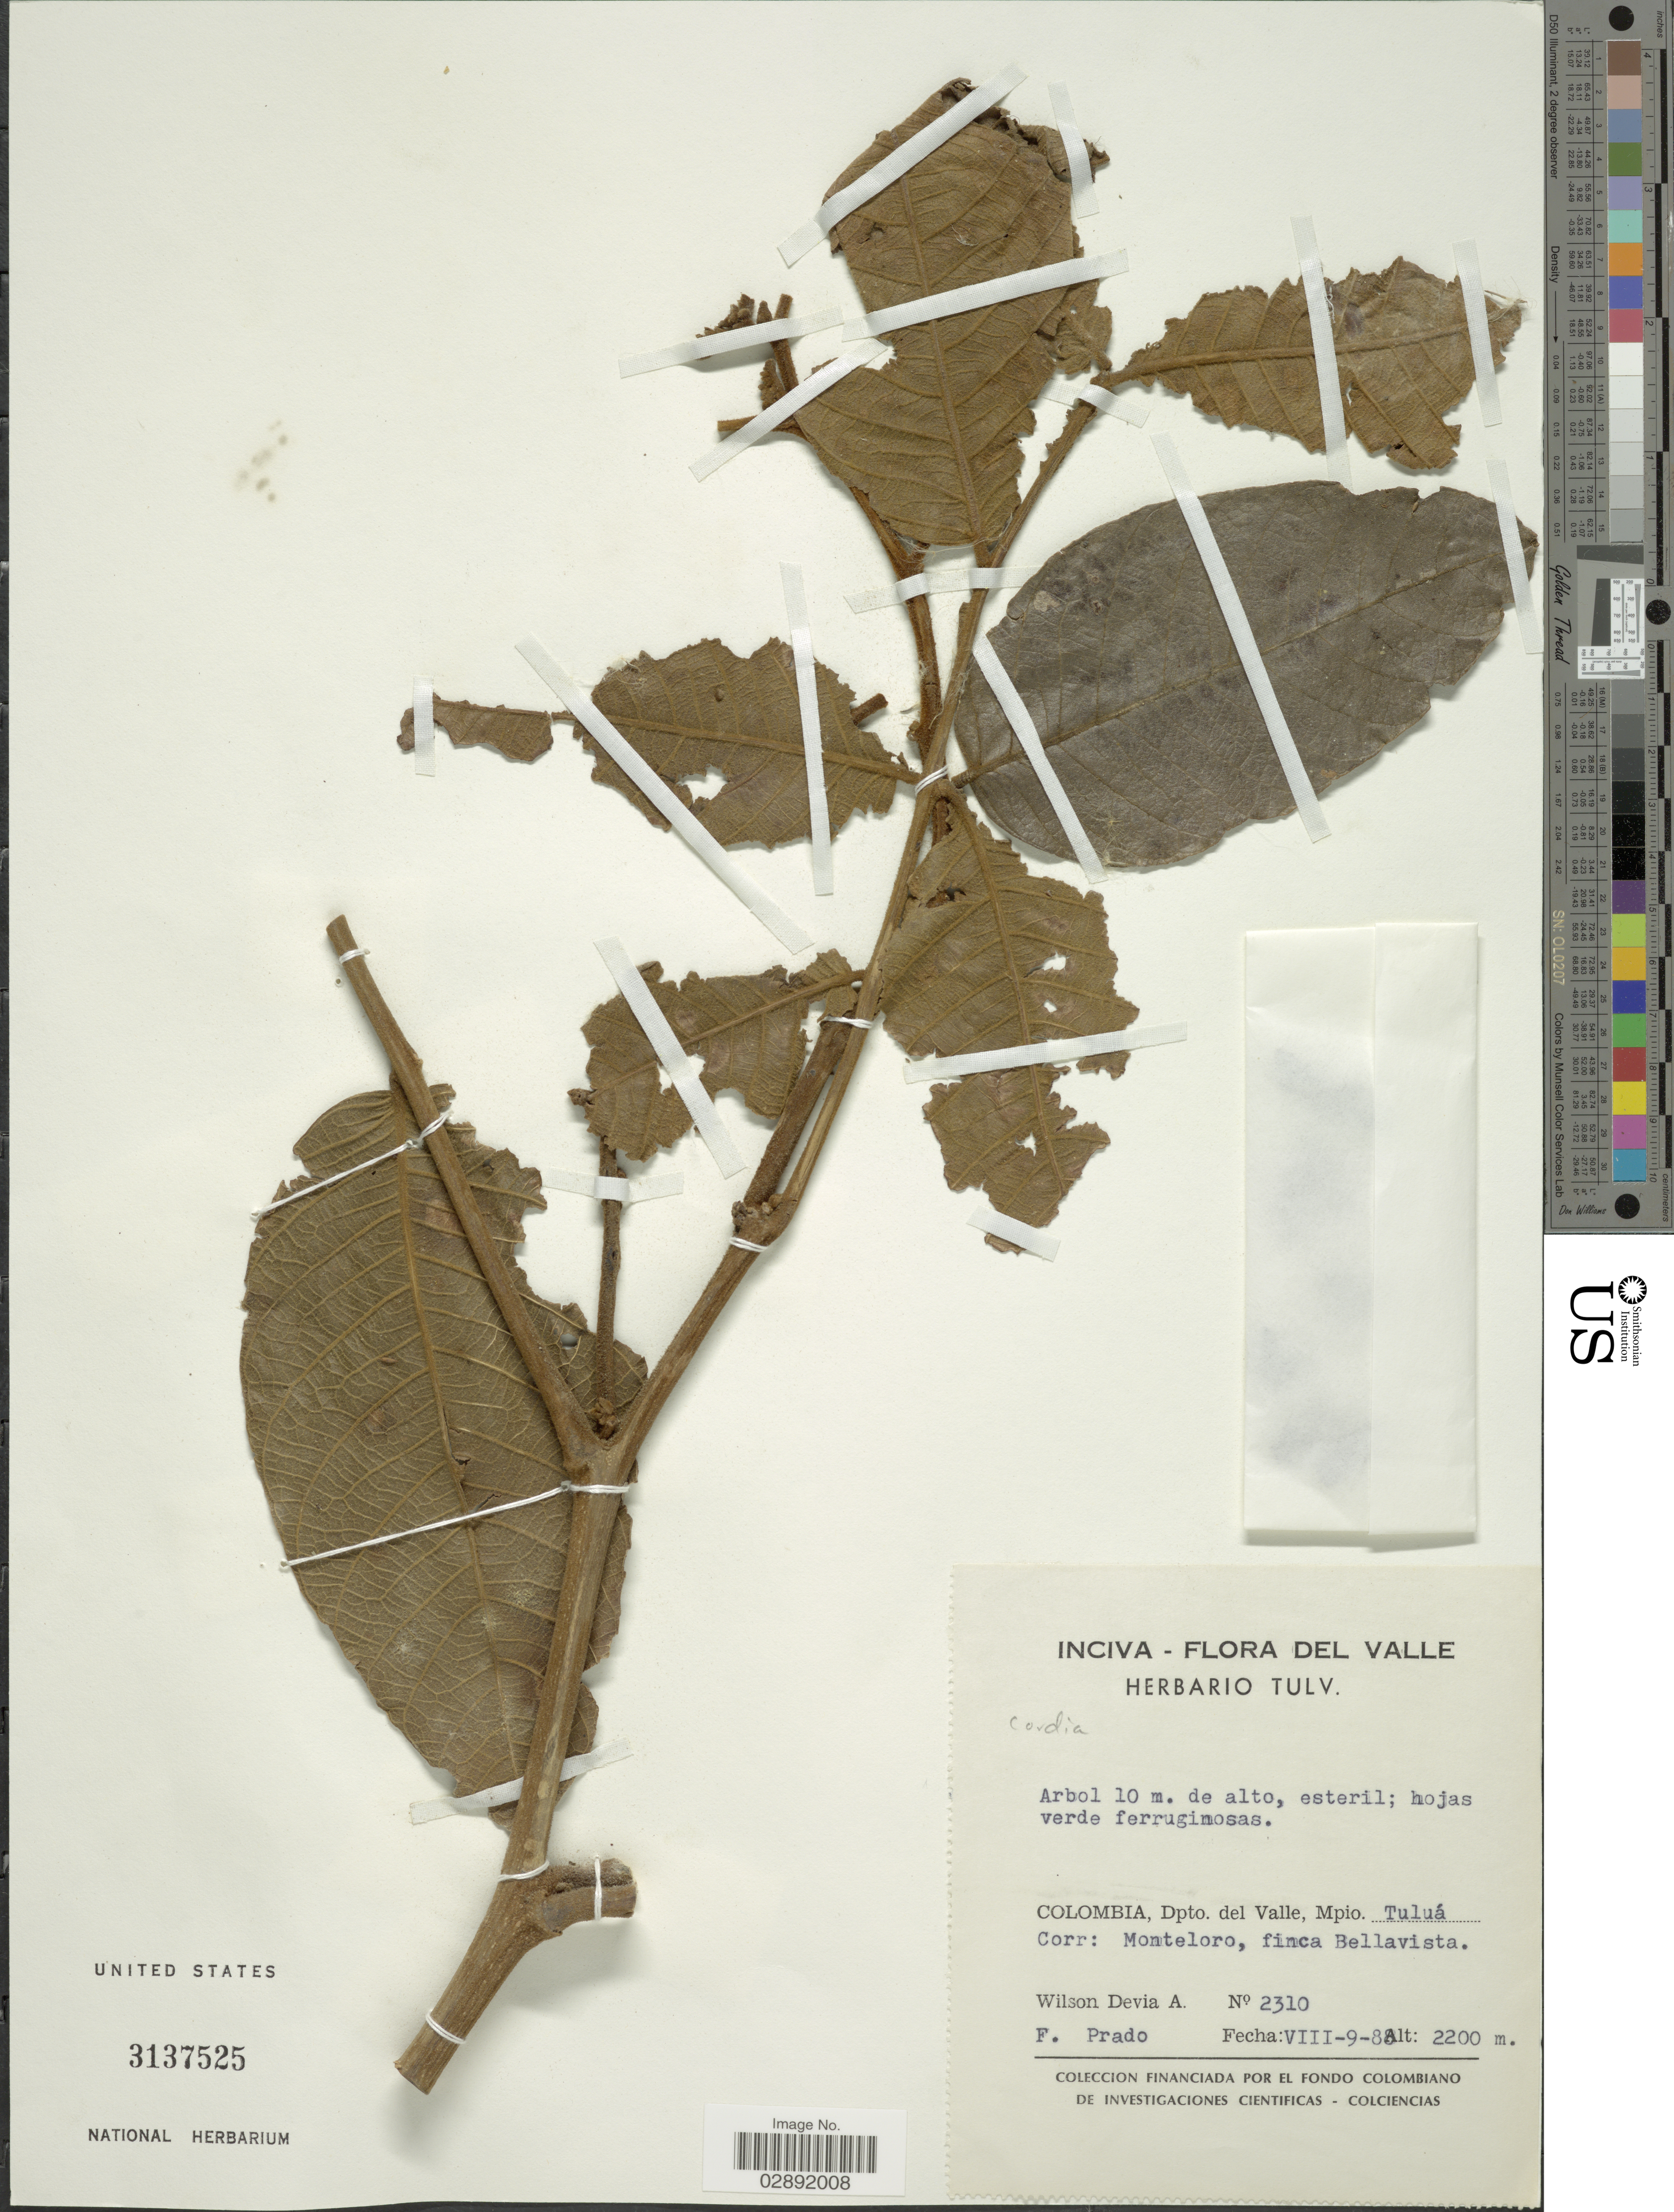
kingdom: Plantae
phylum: Tracheophyta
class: Magnoliopsida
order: Boraginales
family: Cordiaceae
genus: Cordia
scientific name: Cordia sp.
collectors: W. Devia A. & F. Prado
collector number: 2310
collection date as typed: Transcribed d/m/y: 9/8/88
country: Colombia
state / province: Valle del Cauca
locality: Dpto. del Valle, Mpio. Tuluá, Corr: Monteloro, finca Bellavista.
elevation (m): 2200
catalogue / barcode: US 3137525